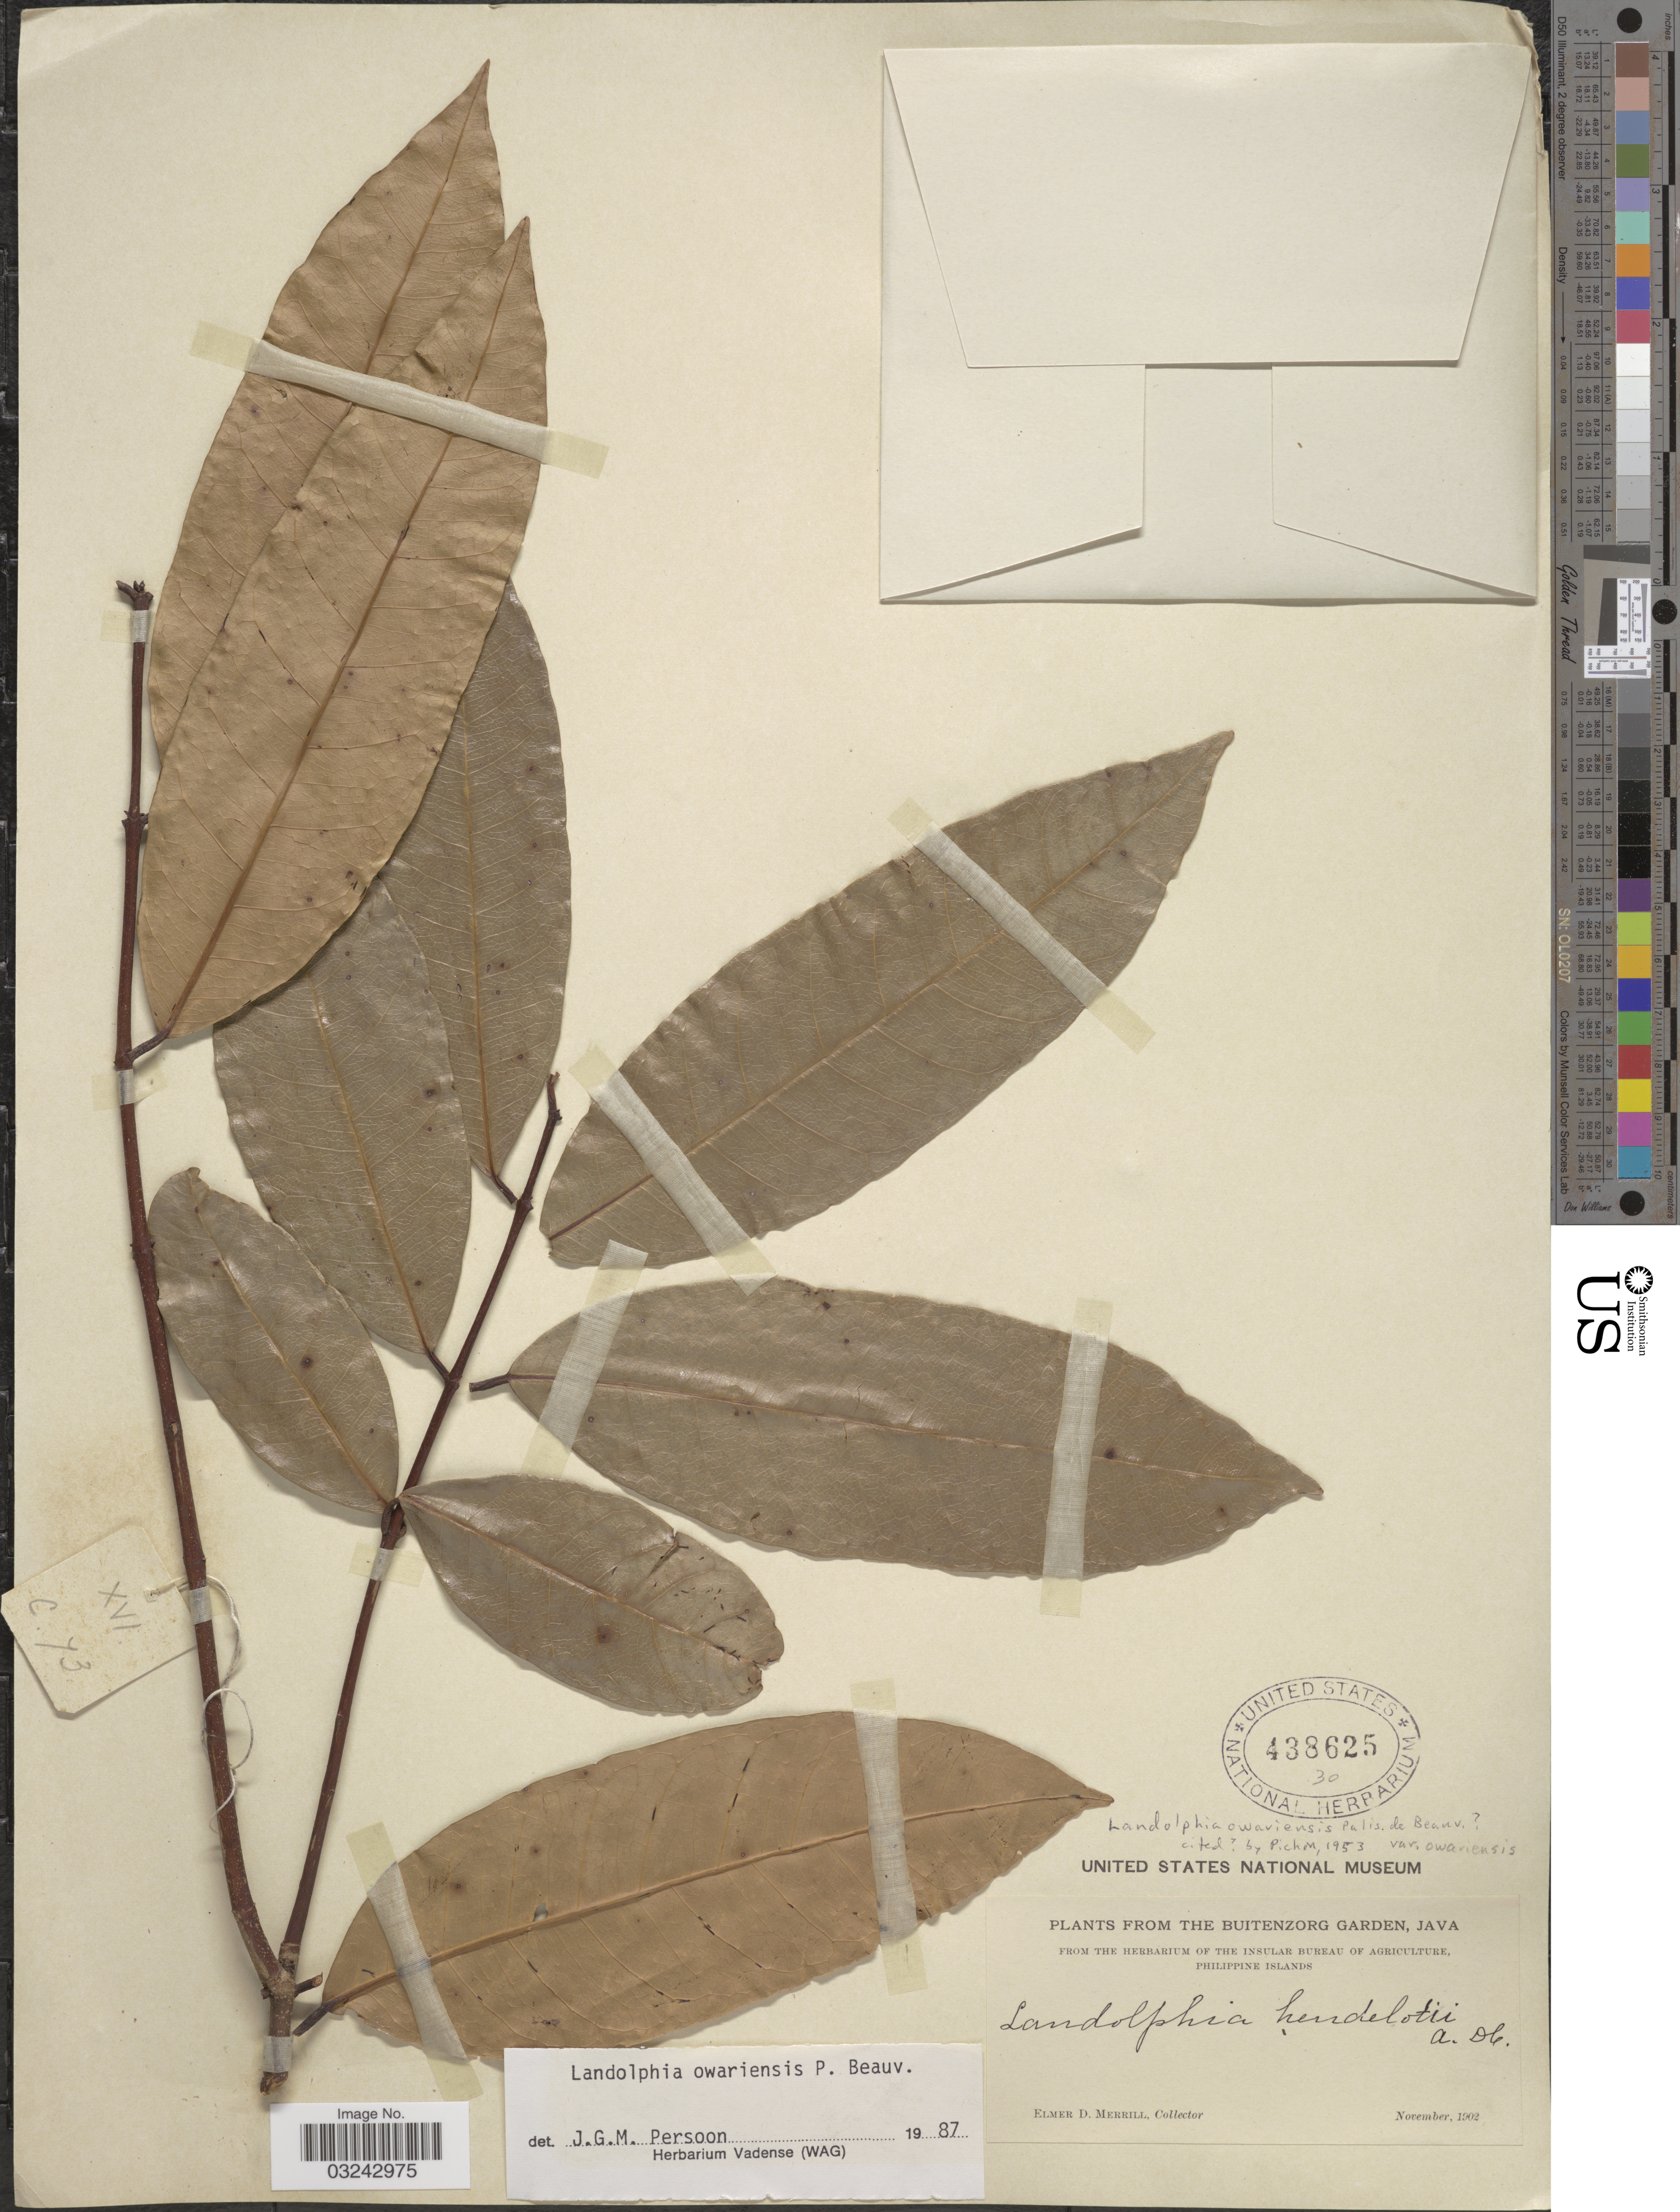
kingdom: Plantae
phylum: Tracheophyta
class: Magnoliopsida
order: Gentianales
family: Apocynaceae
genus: Landolphia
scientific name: Landolphia owariensis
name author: P. Beauv.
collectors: E. D. Merrill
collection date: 1902-11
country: Indonesia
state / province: Java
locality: The Buitenzorg Garden.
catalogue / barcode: US 438625